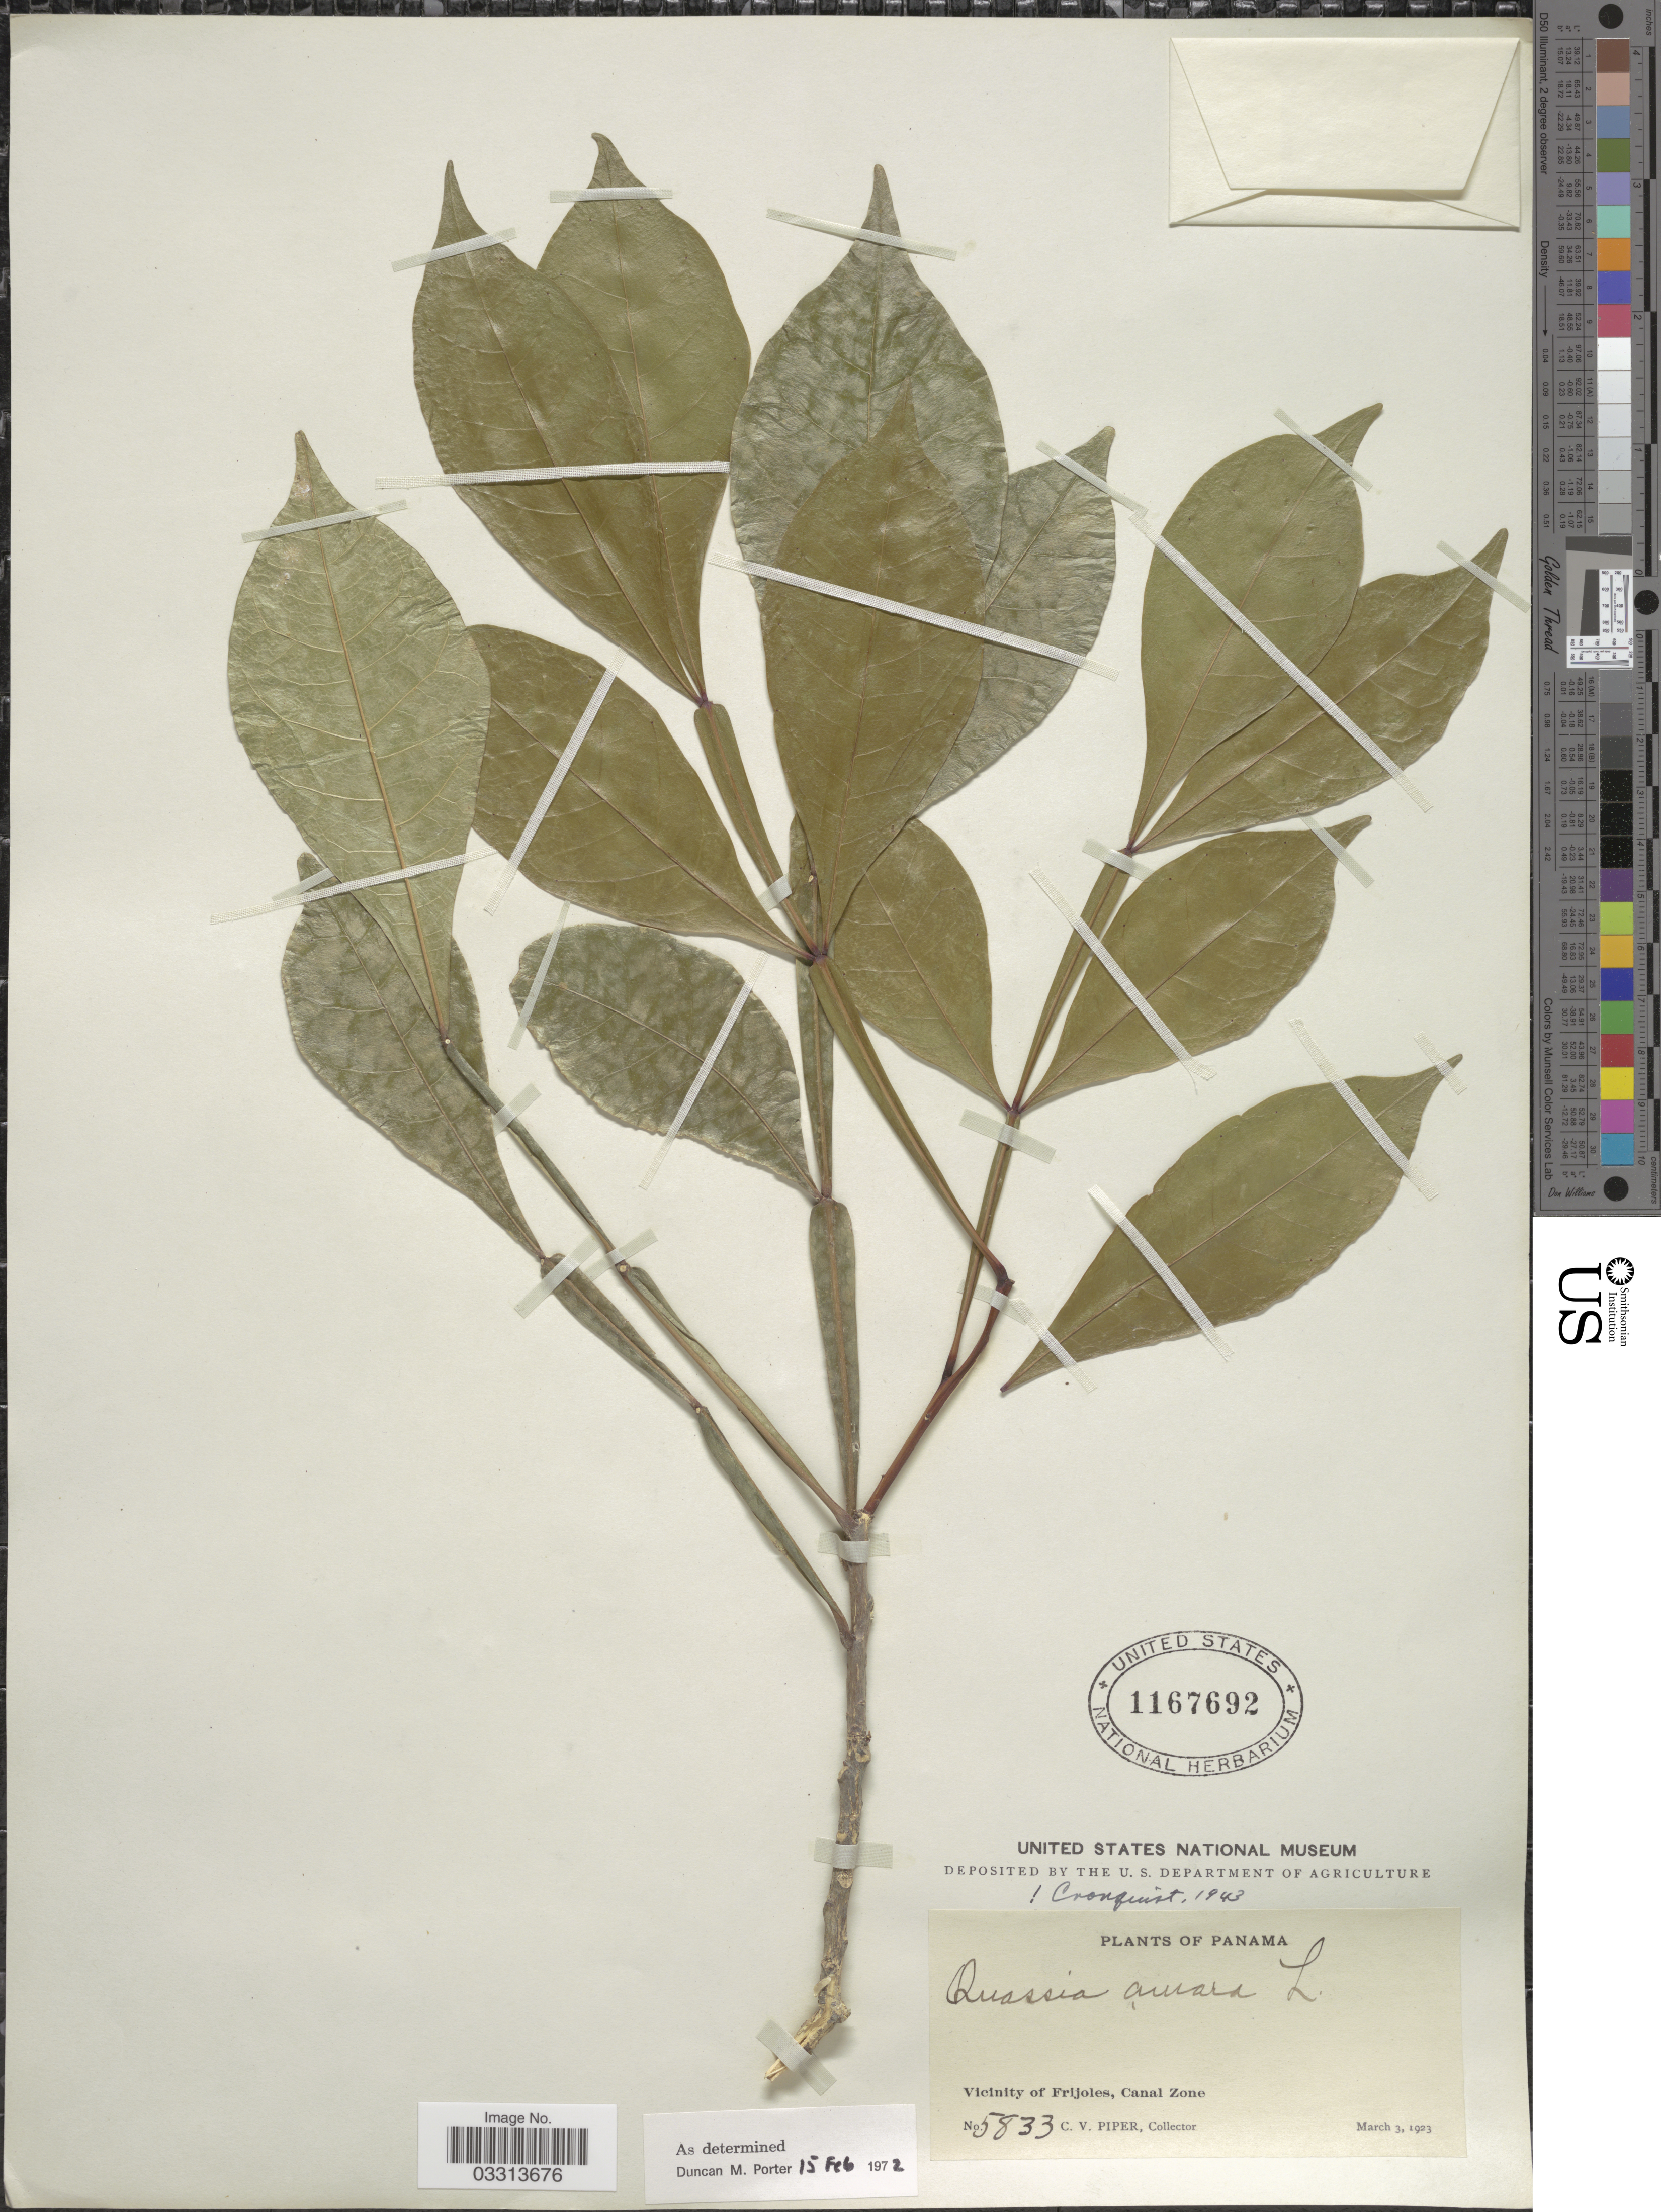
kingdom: Plantae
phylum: Tracheophyta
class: Magnoliopsida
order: Sapindales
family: Simaroubaceae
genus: Quassia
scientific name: Quassia amara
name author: L.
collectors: C. V. Piper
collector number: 5833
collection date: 1923-03-03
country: Panama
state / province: Colón / Panamá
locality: Vicinity of Frijoles, Canal Zone.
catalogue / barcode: US 1167692